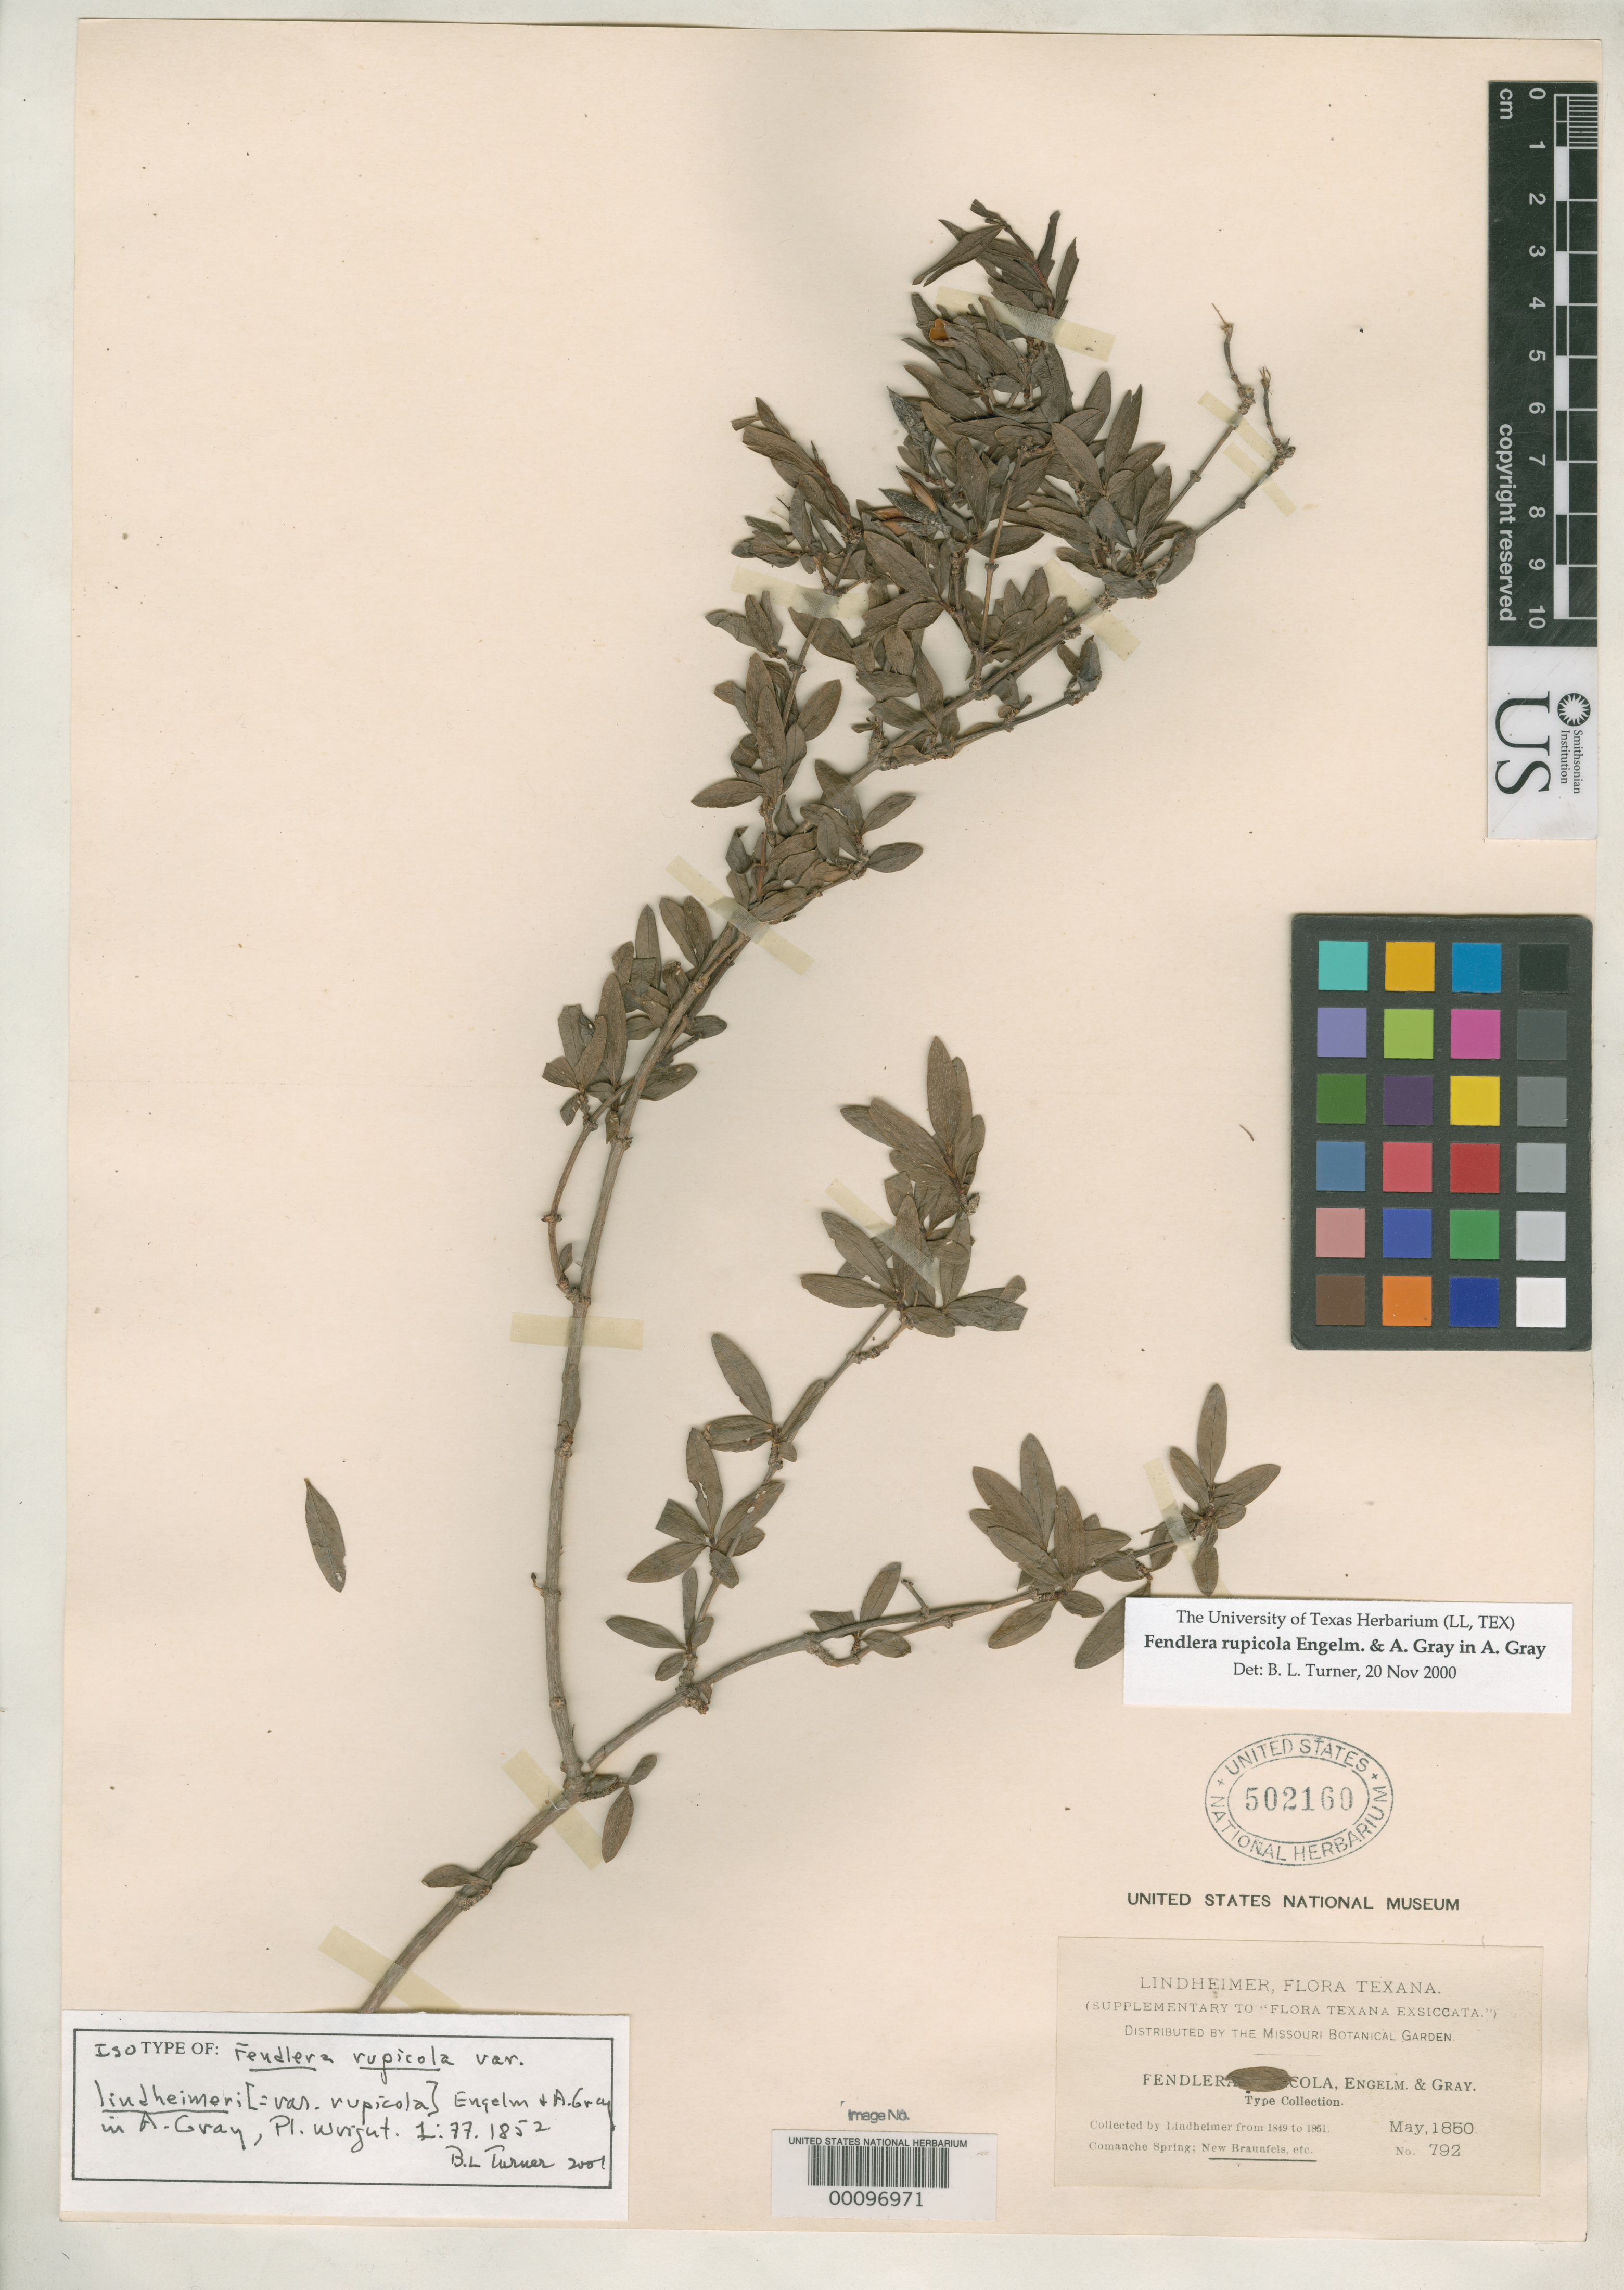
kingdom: Plantae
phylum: Tracheophyta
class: Magnoliopsida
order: Cornales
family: Hydrangeaceae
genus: Fendlera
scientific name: Fendlera rupicola var. lindheimeri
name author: Engelm. & A. Gray in A. Gray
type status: Possible Isotype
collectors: F. J. Lindheimer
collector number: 792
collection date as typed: May 1850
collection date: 1850-05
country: United States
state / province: Texas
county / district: Comal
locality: Guadalupe above New Braunfels.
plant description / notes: Probably also a syntype and isolectotype of the species; two varieties described, neither indicated as typical. See B.L. Turner, Lundellia 4: 7-8 (2000) for typification, who regards var. lindheimeri as the typical variety.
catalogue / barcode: US 502160